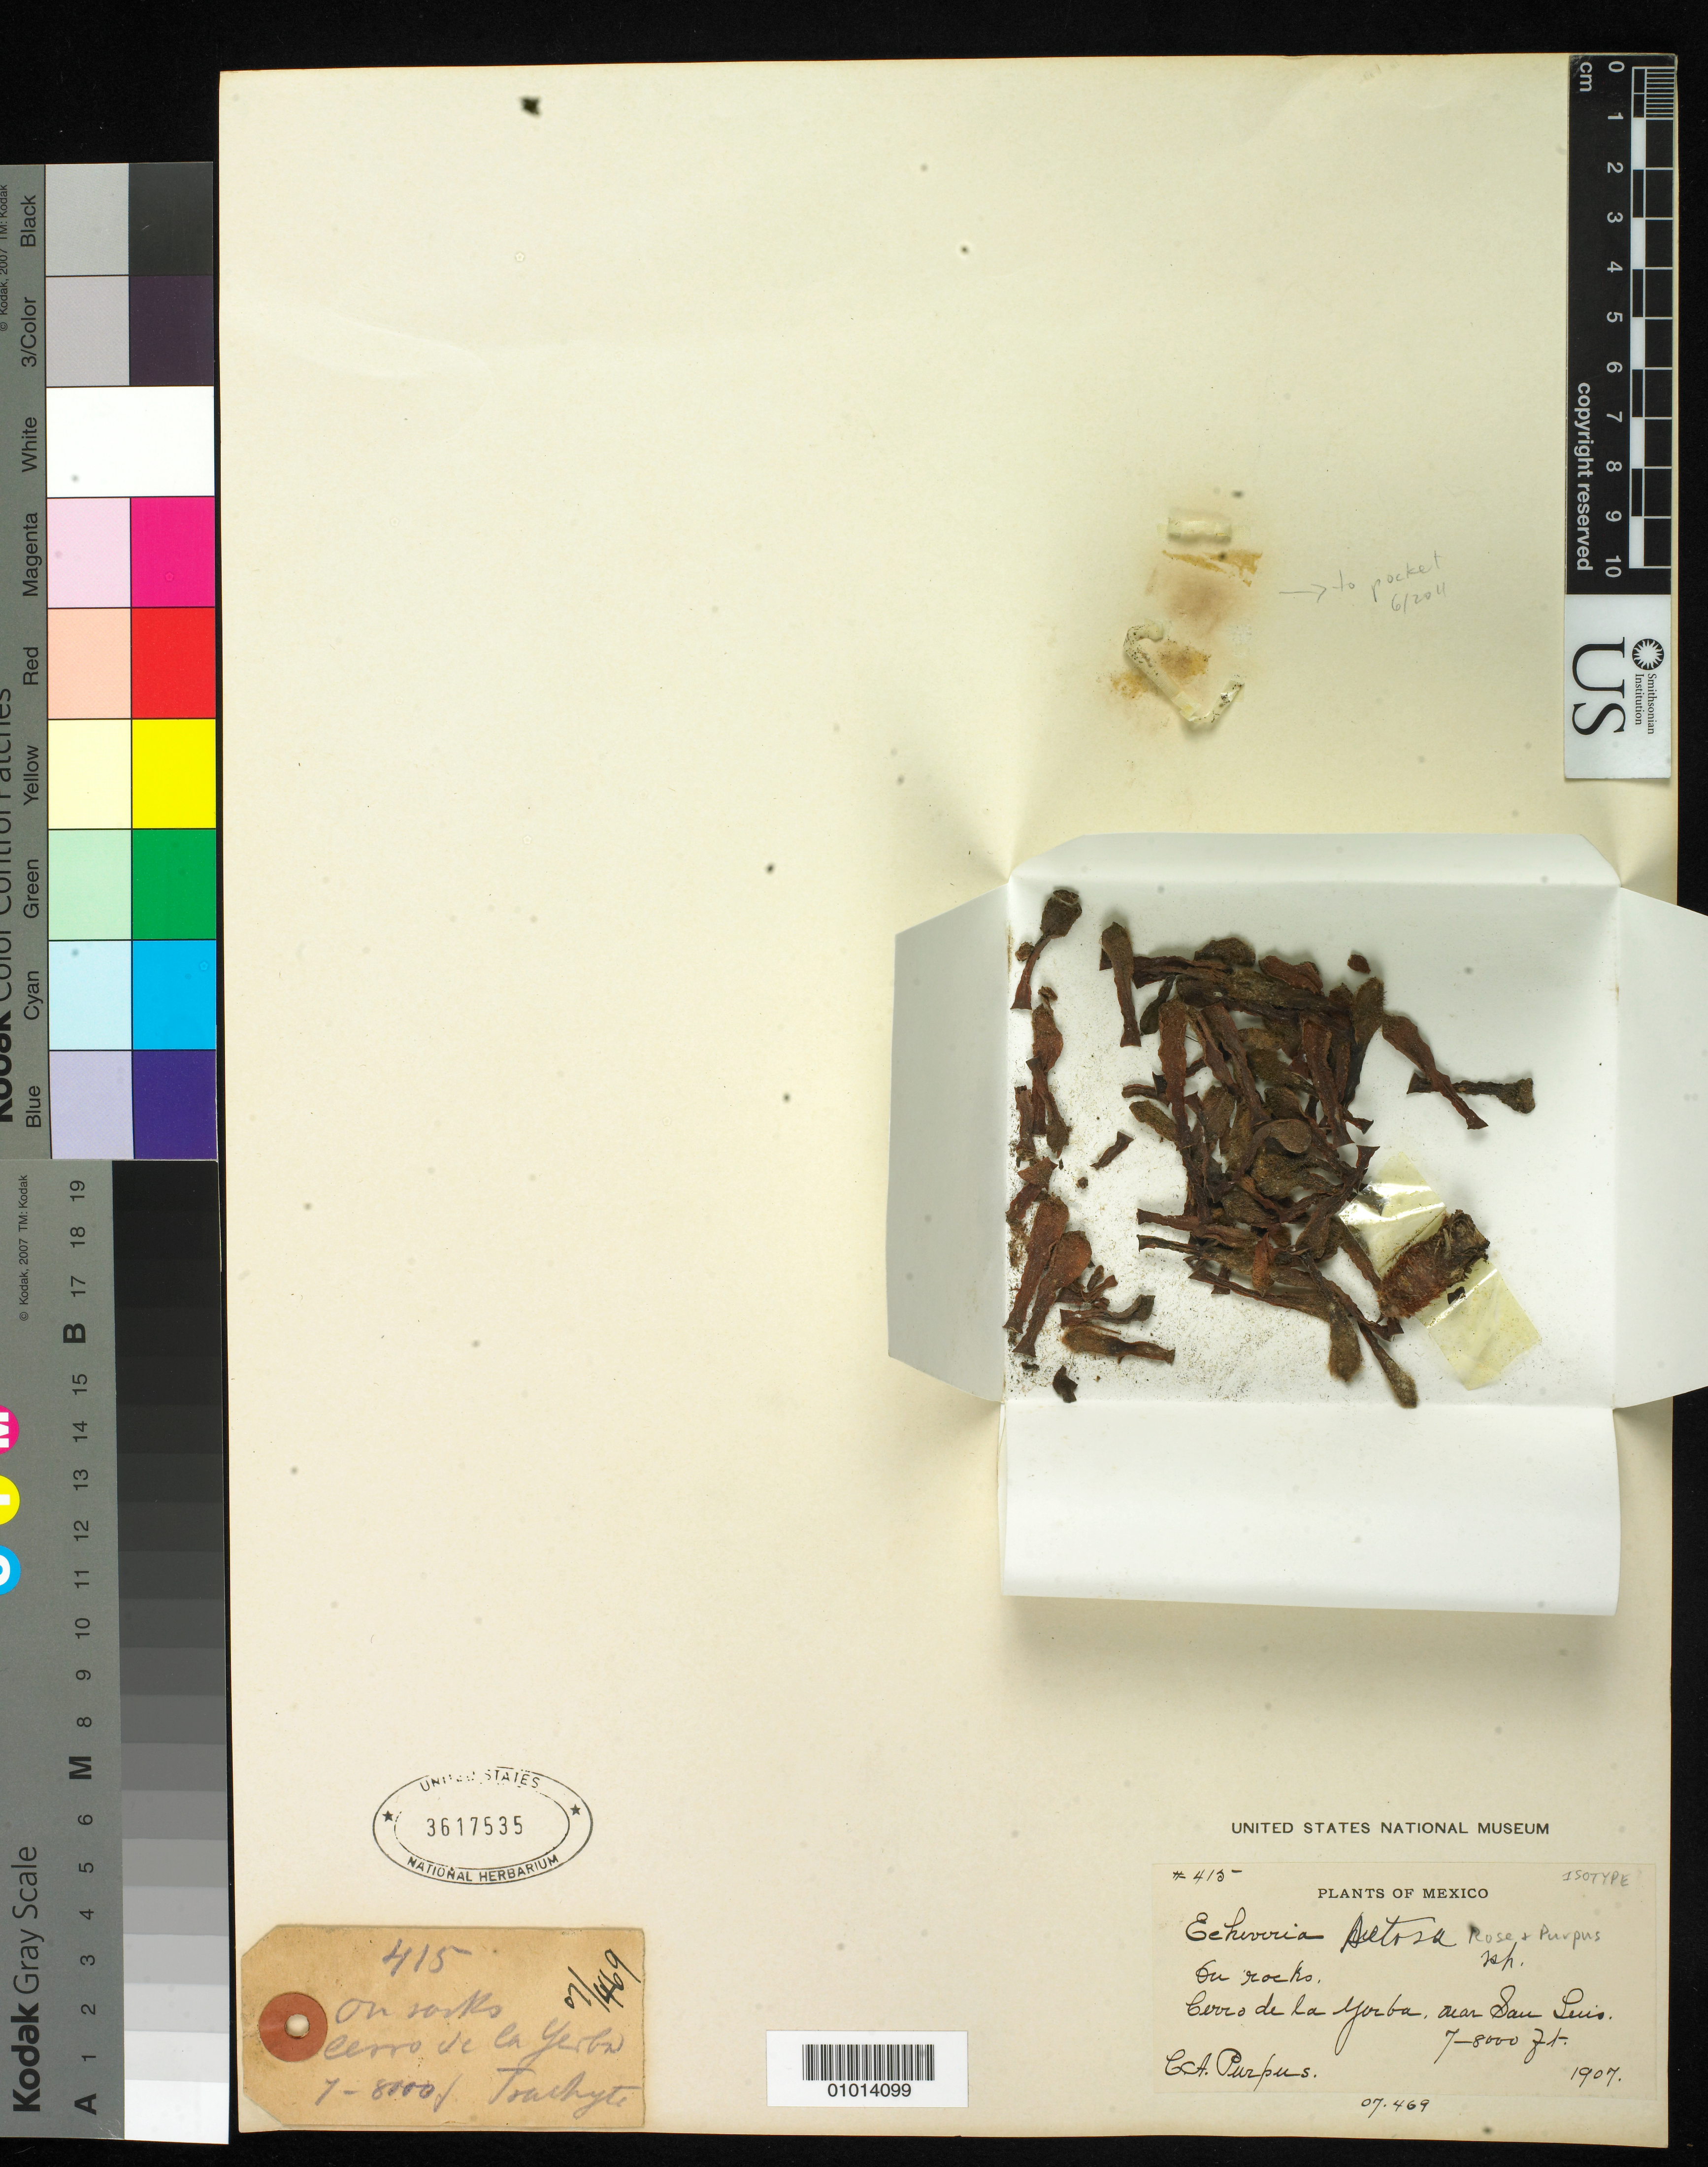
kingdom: Plantae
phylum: Tracheophyta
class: Magnoliopsida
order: Saxifragales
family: Crassulaceae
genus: Echeveria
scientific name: Echeveria setosa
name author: Rose & Purpus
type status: Isotype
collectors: C. A. Purpus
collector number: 415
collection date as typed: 1907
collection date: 1907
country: Mexico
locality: Cerro de La Yerba near San Luis.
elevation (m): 2134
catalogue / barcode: US 3617535